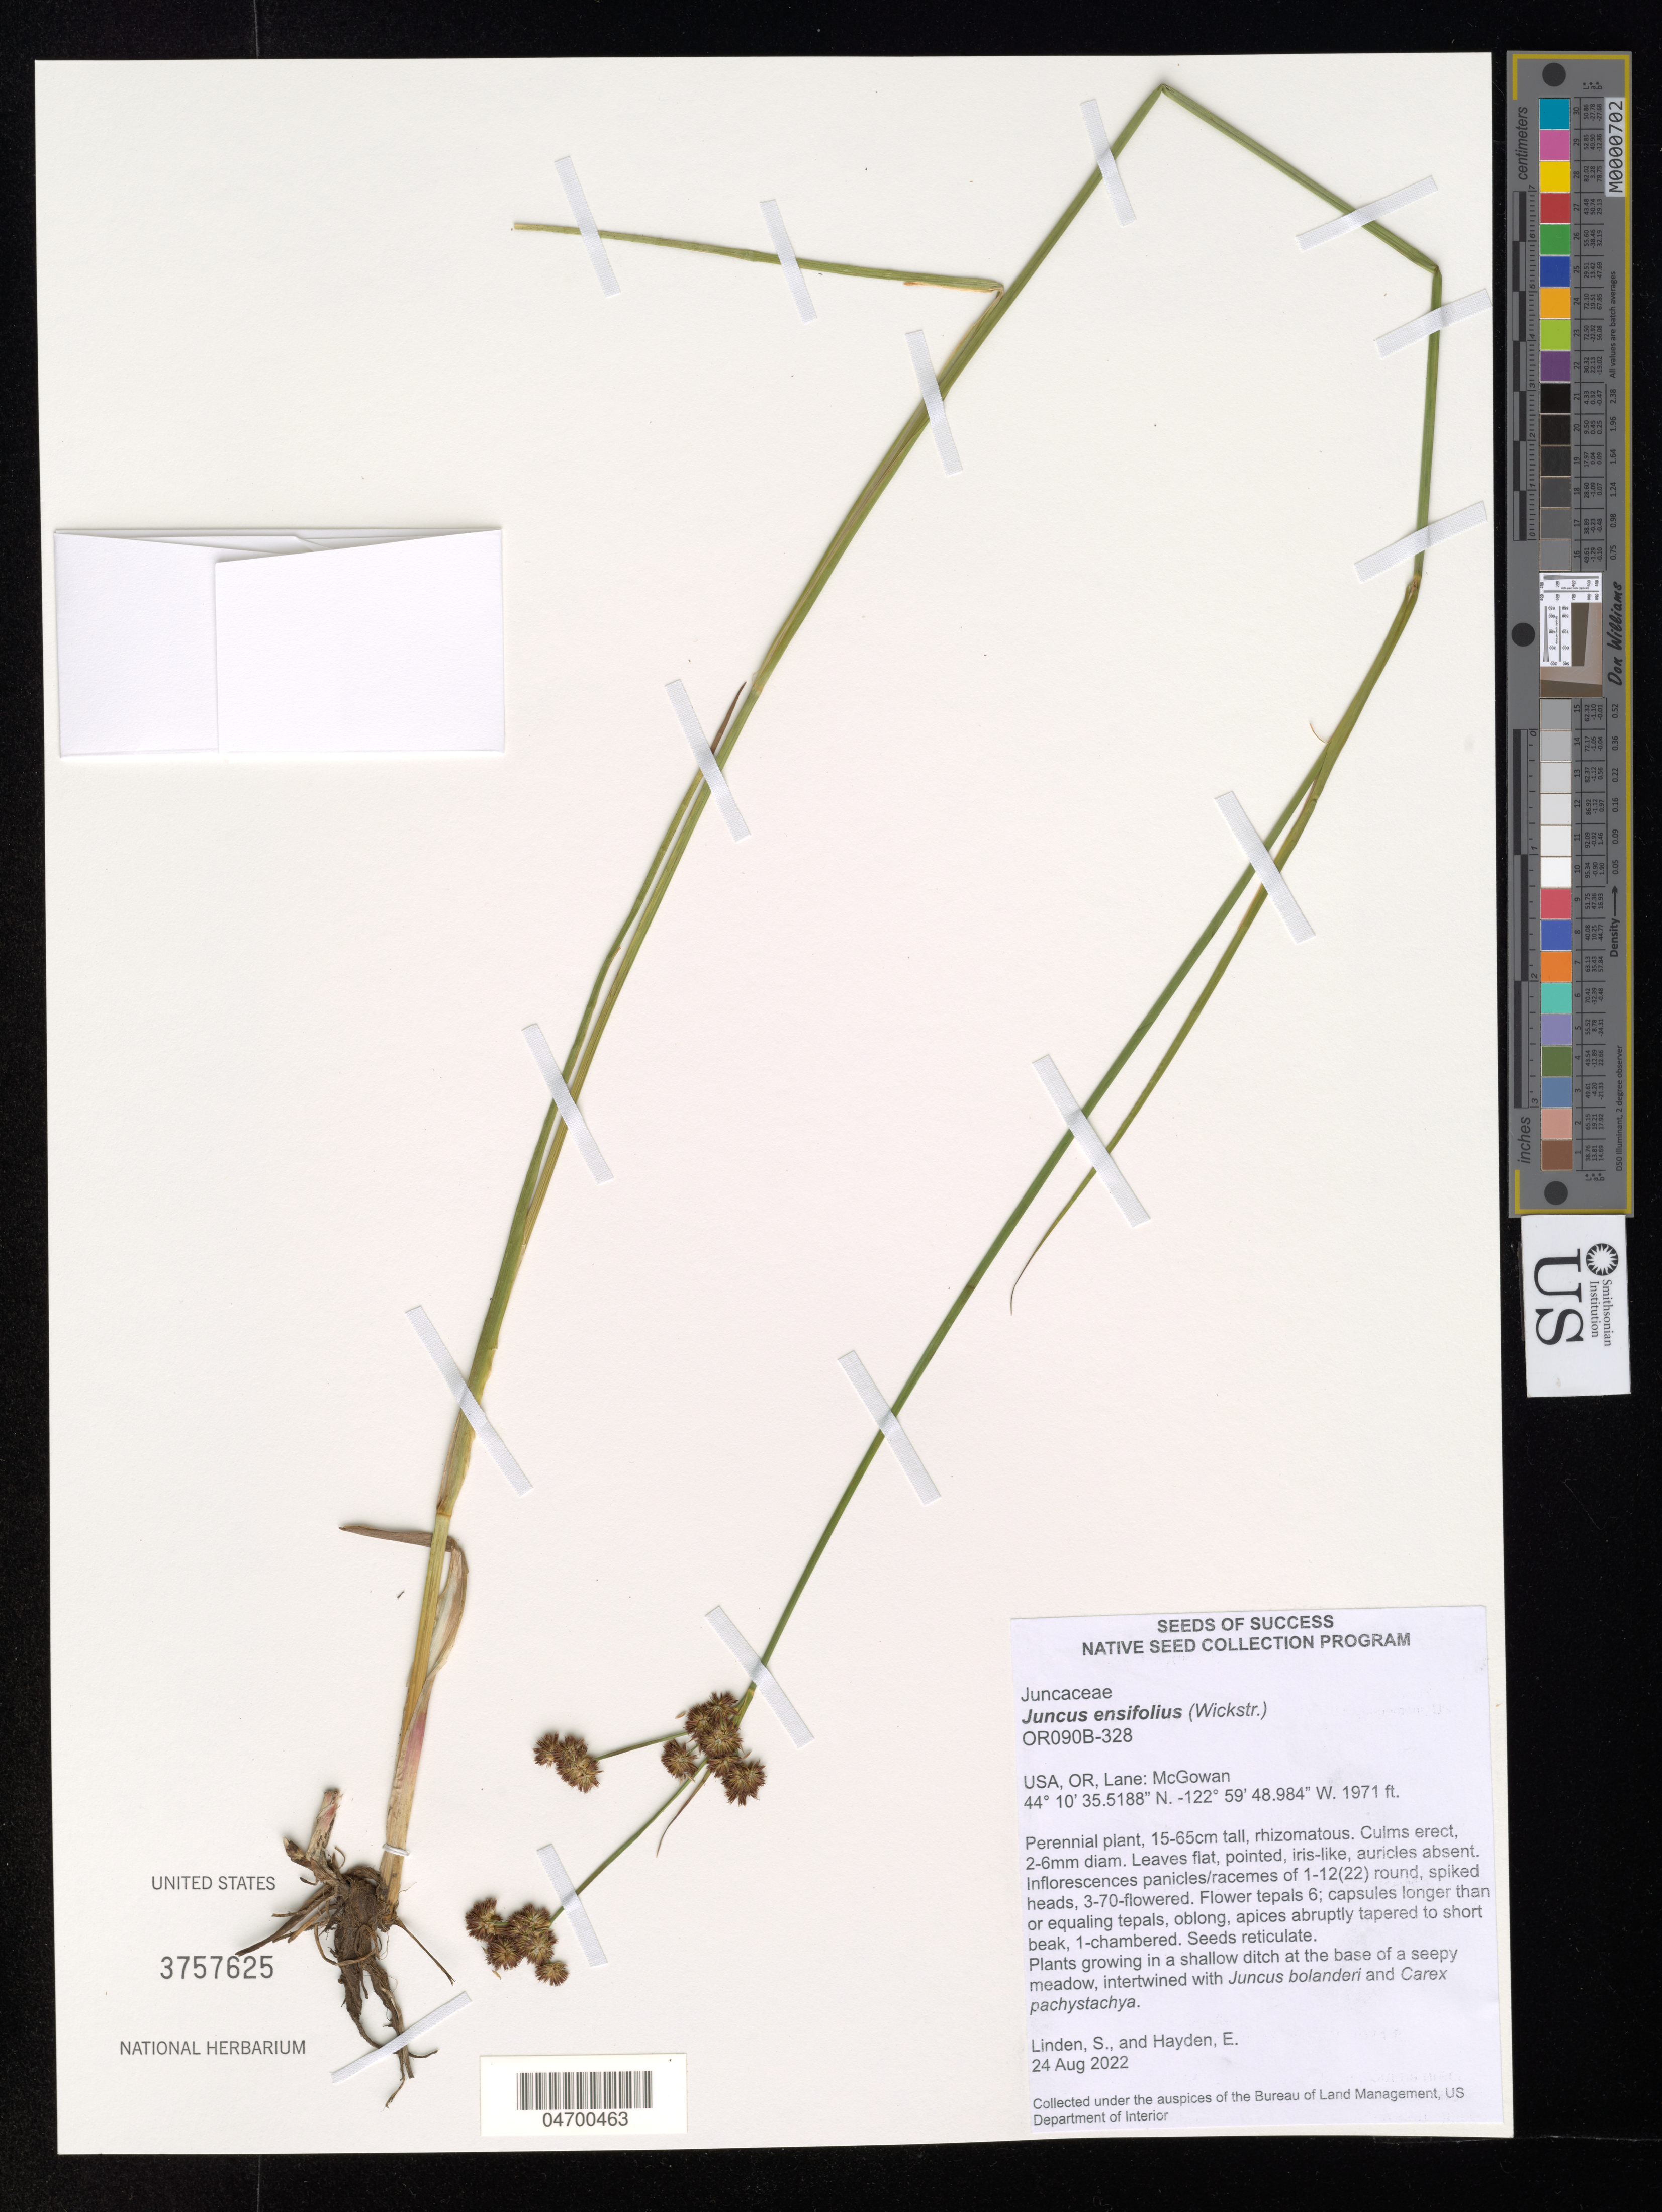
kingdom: Plantae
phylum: Tracheophyta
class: Liliopsida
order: Poales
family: Juncaceae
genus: Juncus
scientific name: Juncus ensifolius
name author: Wikstr.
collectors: S. Linden & E. Hayden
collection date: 2022-08-24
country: United States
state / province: Oregon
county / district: Lane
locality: OR, Lane: McGowan.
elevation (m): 601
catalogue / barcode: US 3757625